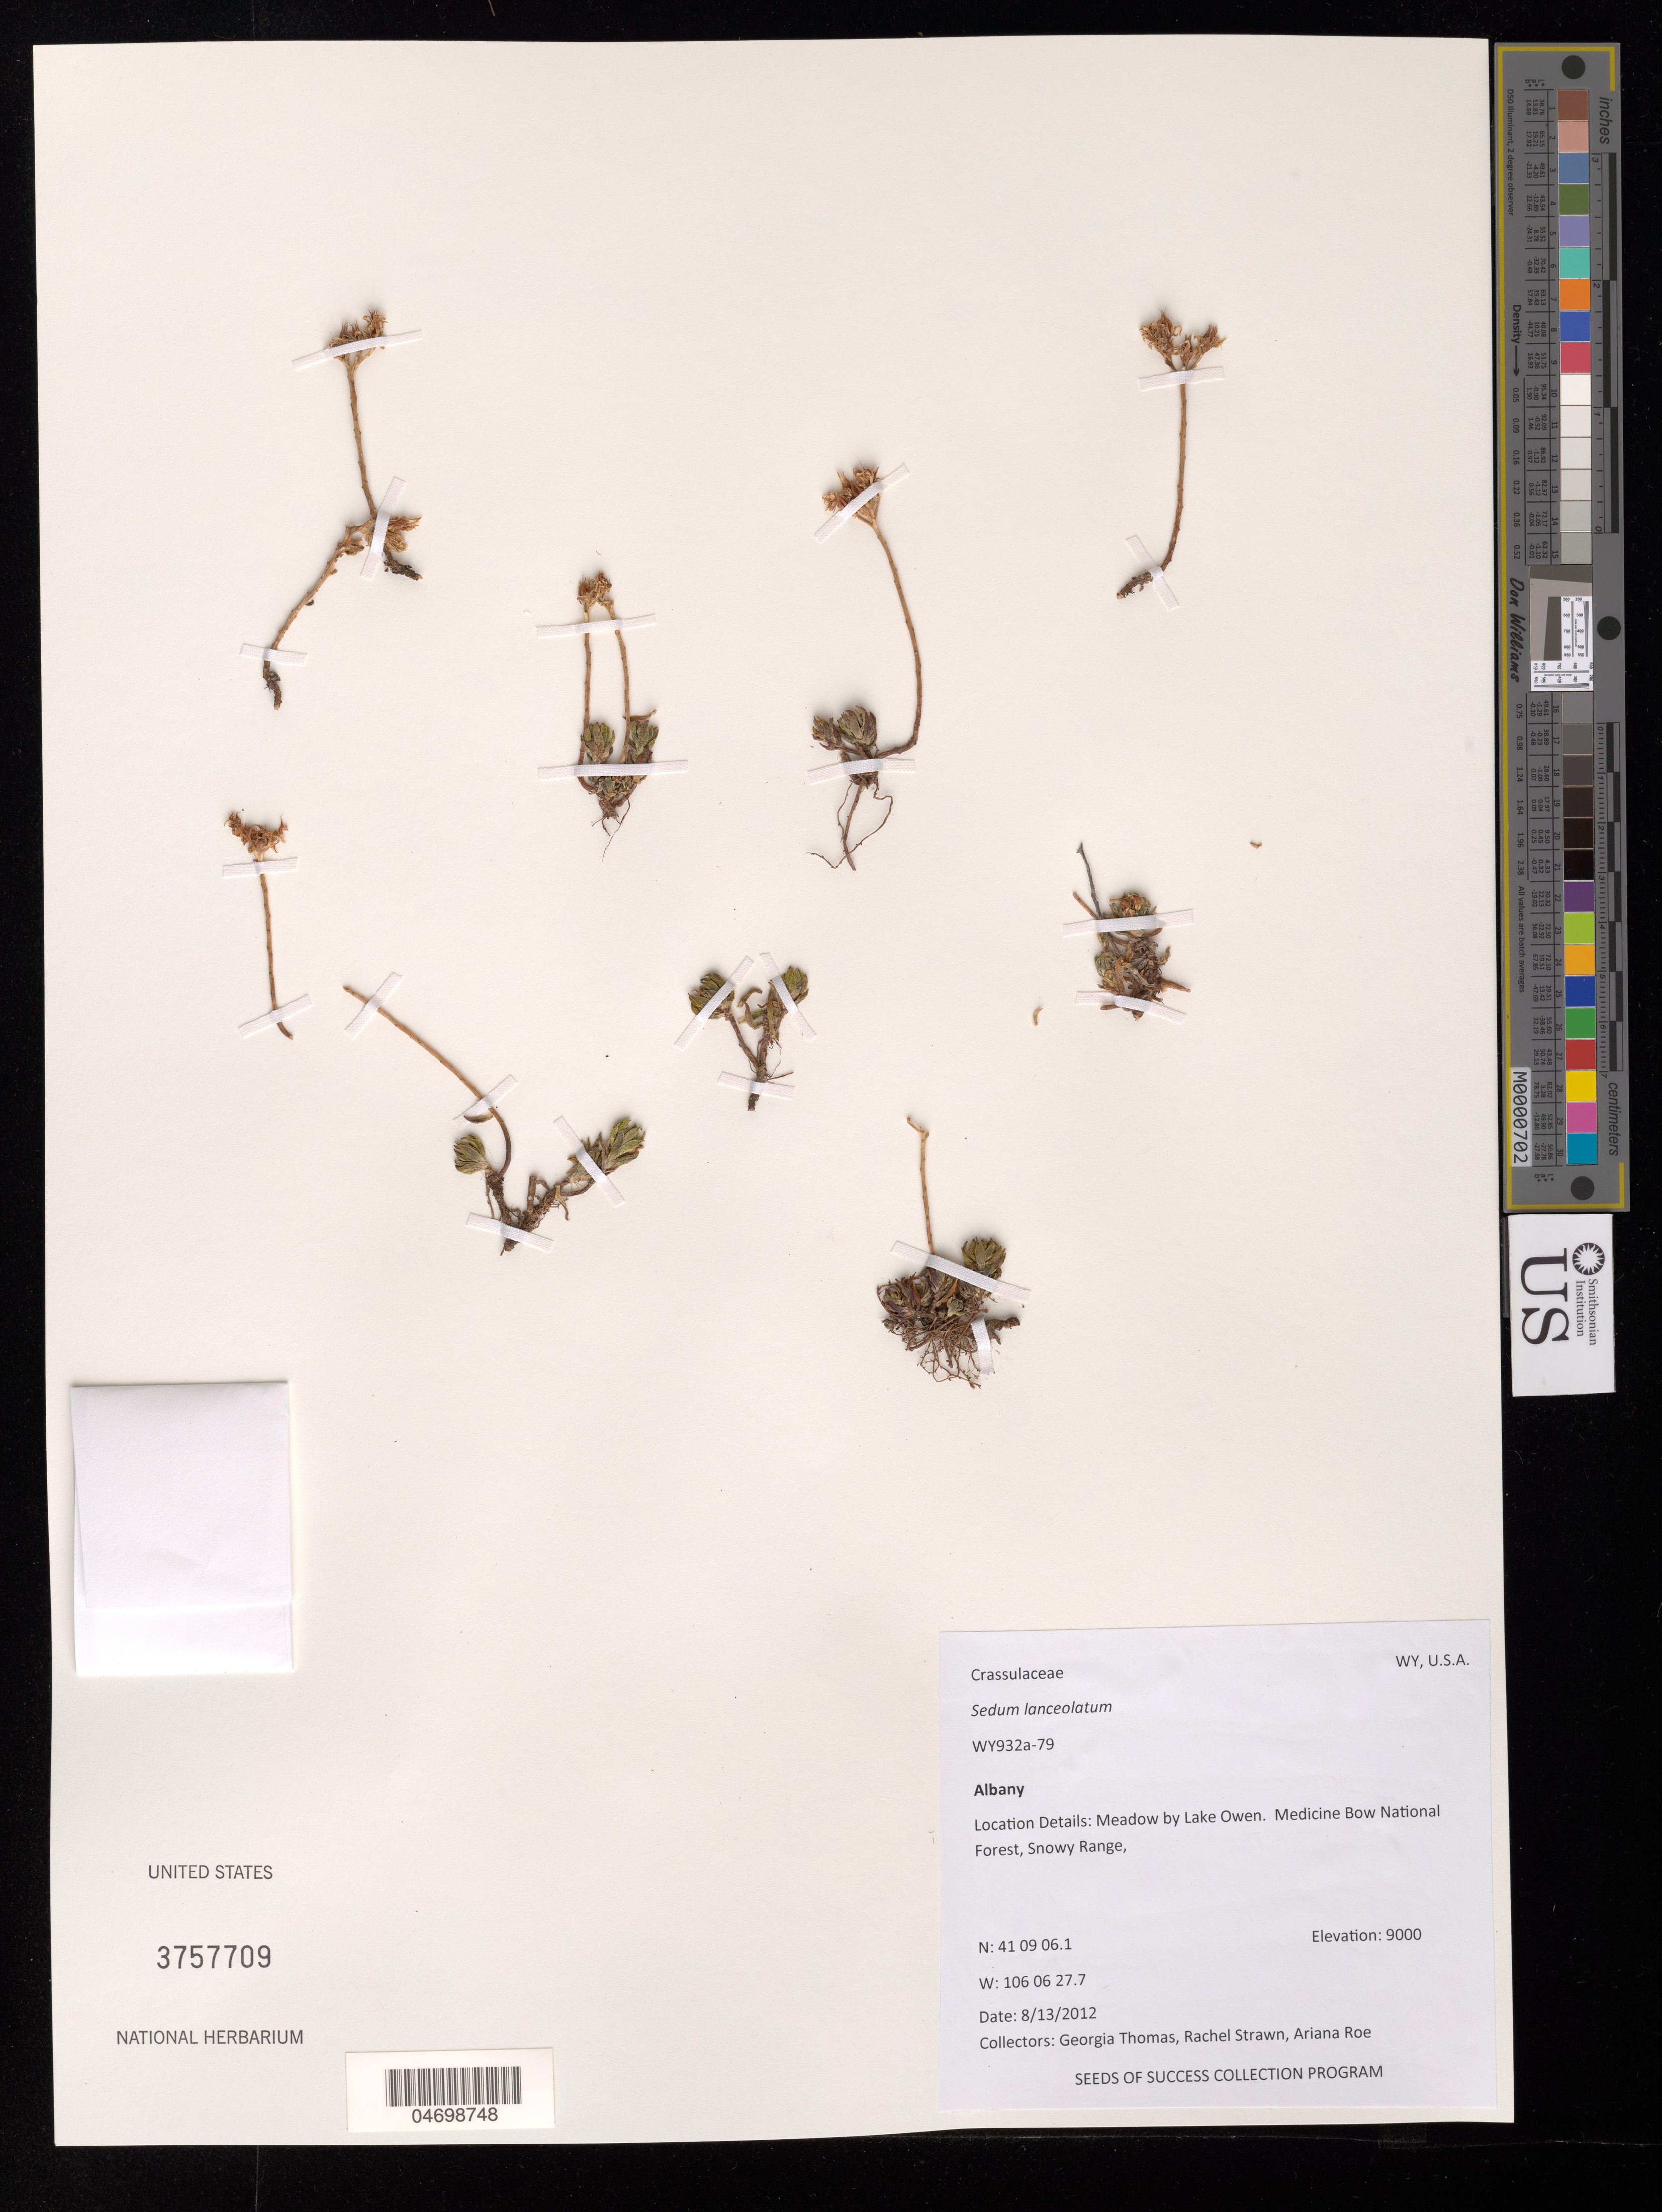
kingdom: Plantae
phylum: Tracheophyta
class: Magnoliopsida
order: Saxifragales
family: Crassulaceae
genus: Sedum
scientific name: Sedum lanceolatum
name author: Torr.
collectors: G. Thomas, R. Strawn & A. Roe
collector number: WY932A-79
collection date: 2012-08-13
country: United States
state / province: Wyoming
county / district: Albany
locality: Medicine Bow National Forest. Snowy Range, Lake Owen, Meadow.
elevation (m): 2743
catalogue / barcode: US 3757709